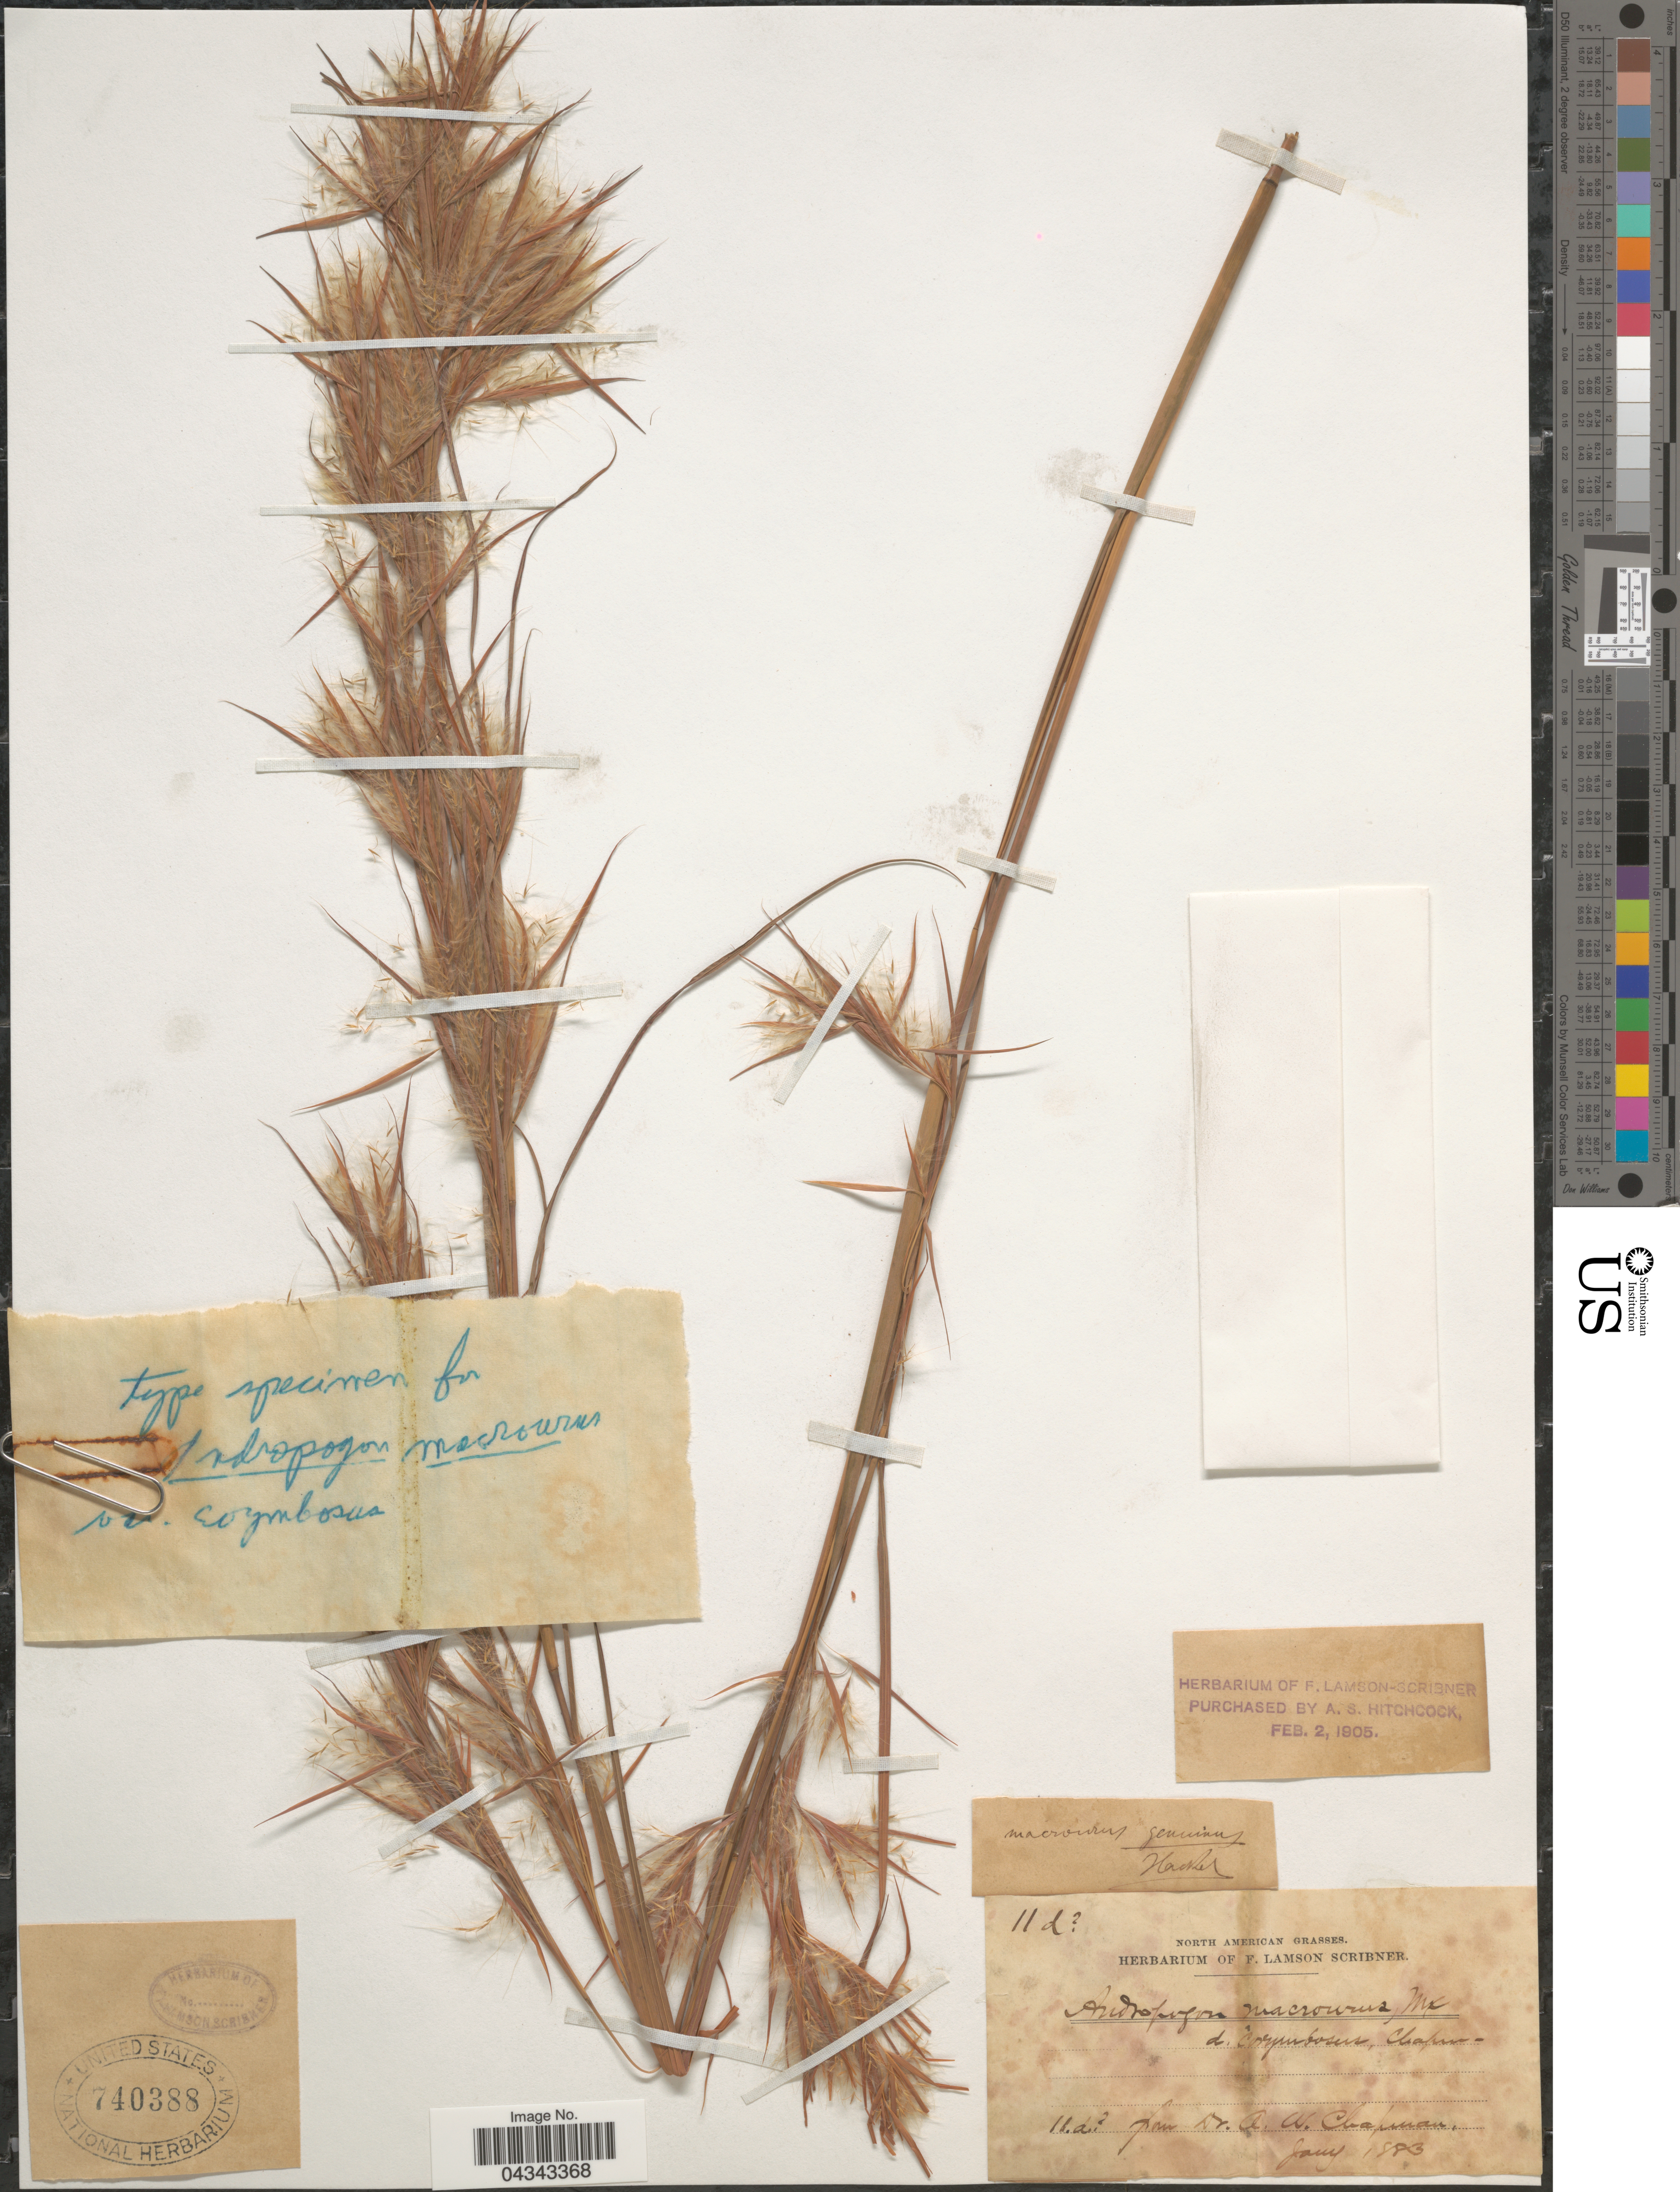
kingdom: Plantae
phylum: Tracheophyta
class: Liliopsida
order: Poales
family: Poaceae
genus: Andropogon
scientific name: Andropogon glomeratus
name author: (Walter) Britton, Stearns & Poggenb.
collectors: ex herb. F. Lamson Scribner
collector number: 11d*?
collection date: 1883-01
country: United States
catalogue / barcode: US 740388